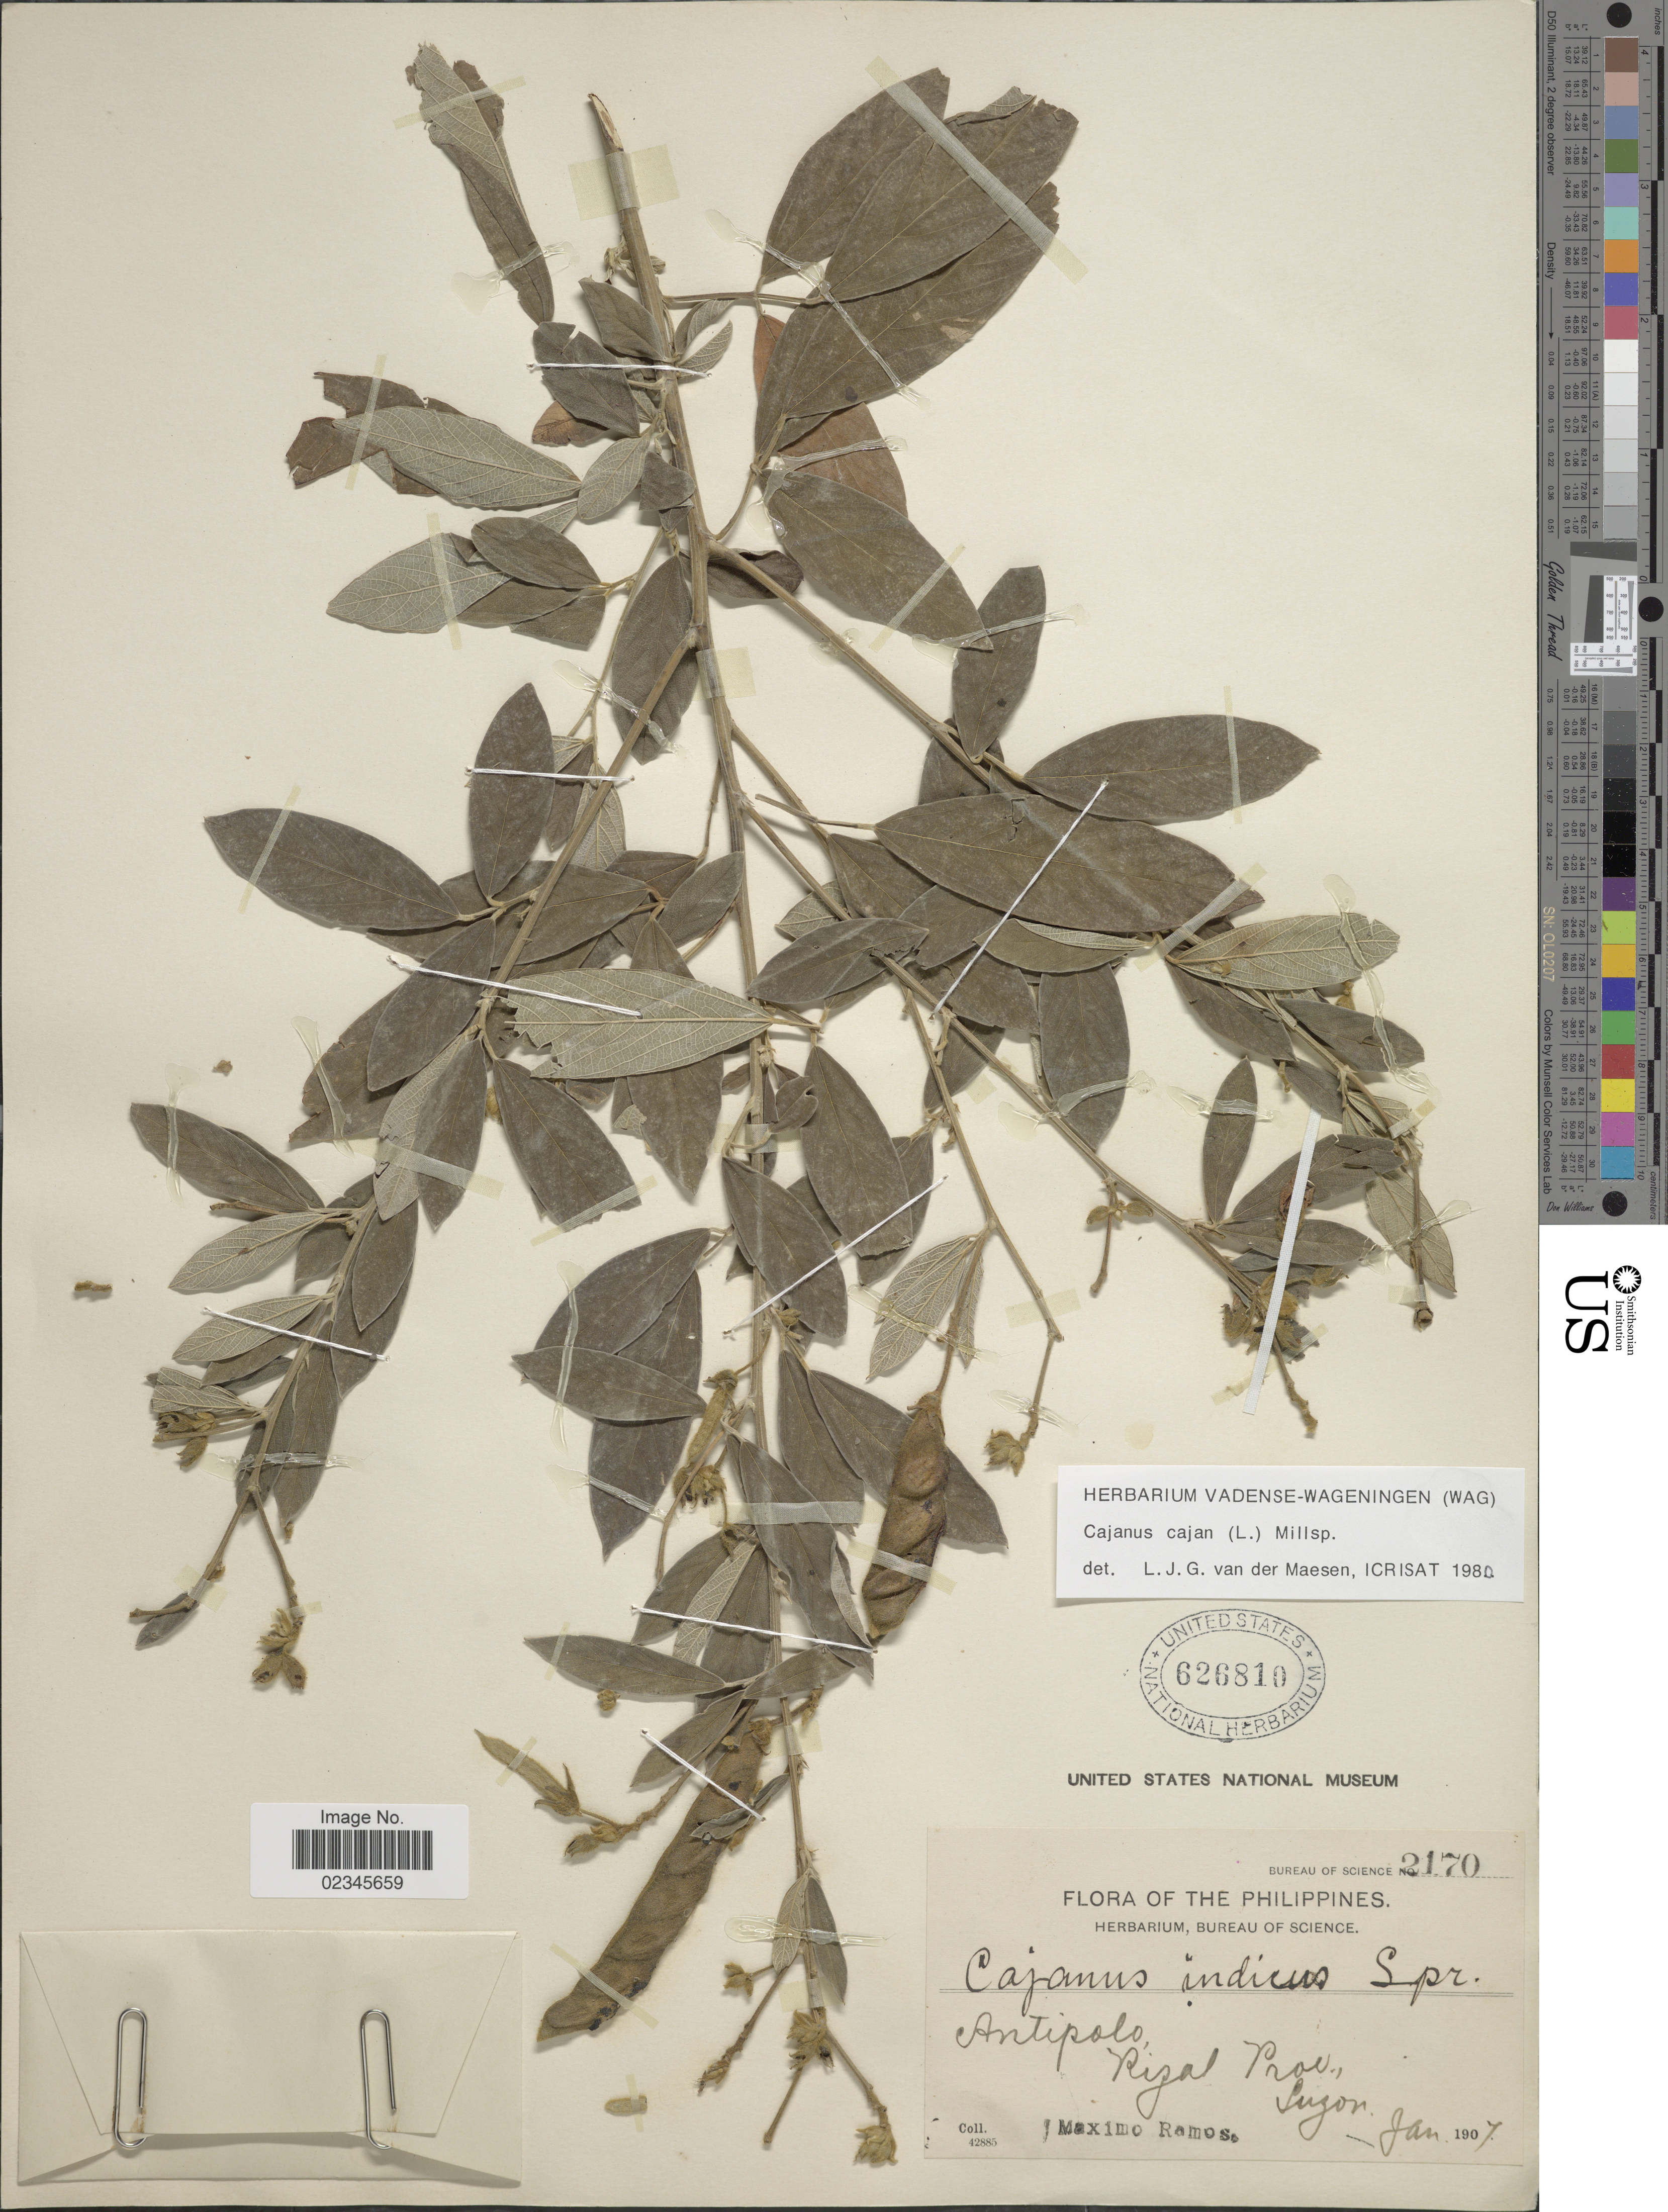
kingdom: Plantae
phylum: Tracheophyta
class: Magnoliopsida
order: Fabales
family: Fabaceae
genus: Cajanus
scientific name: Cajanus cajan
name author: (L.) Huth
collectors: M. Ramos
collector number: Bureau of Science 2170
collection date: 1907-01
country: Philippines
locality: Antipolo, Rizal Prov., Luzon.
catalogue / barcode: US 626810